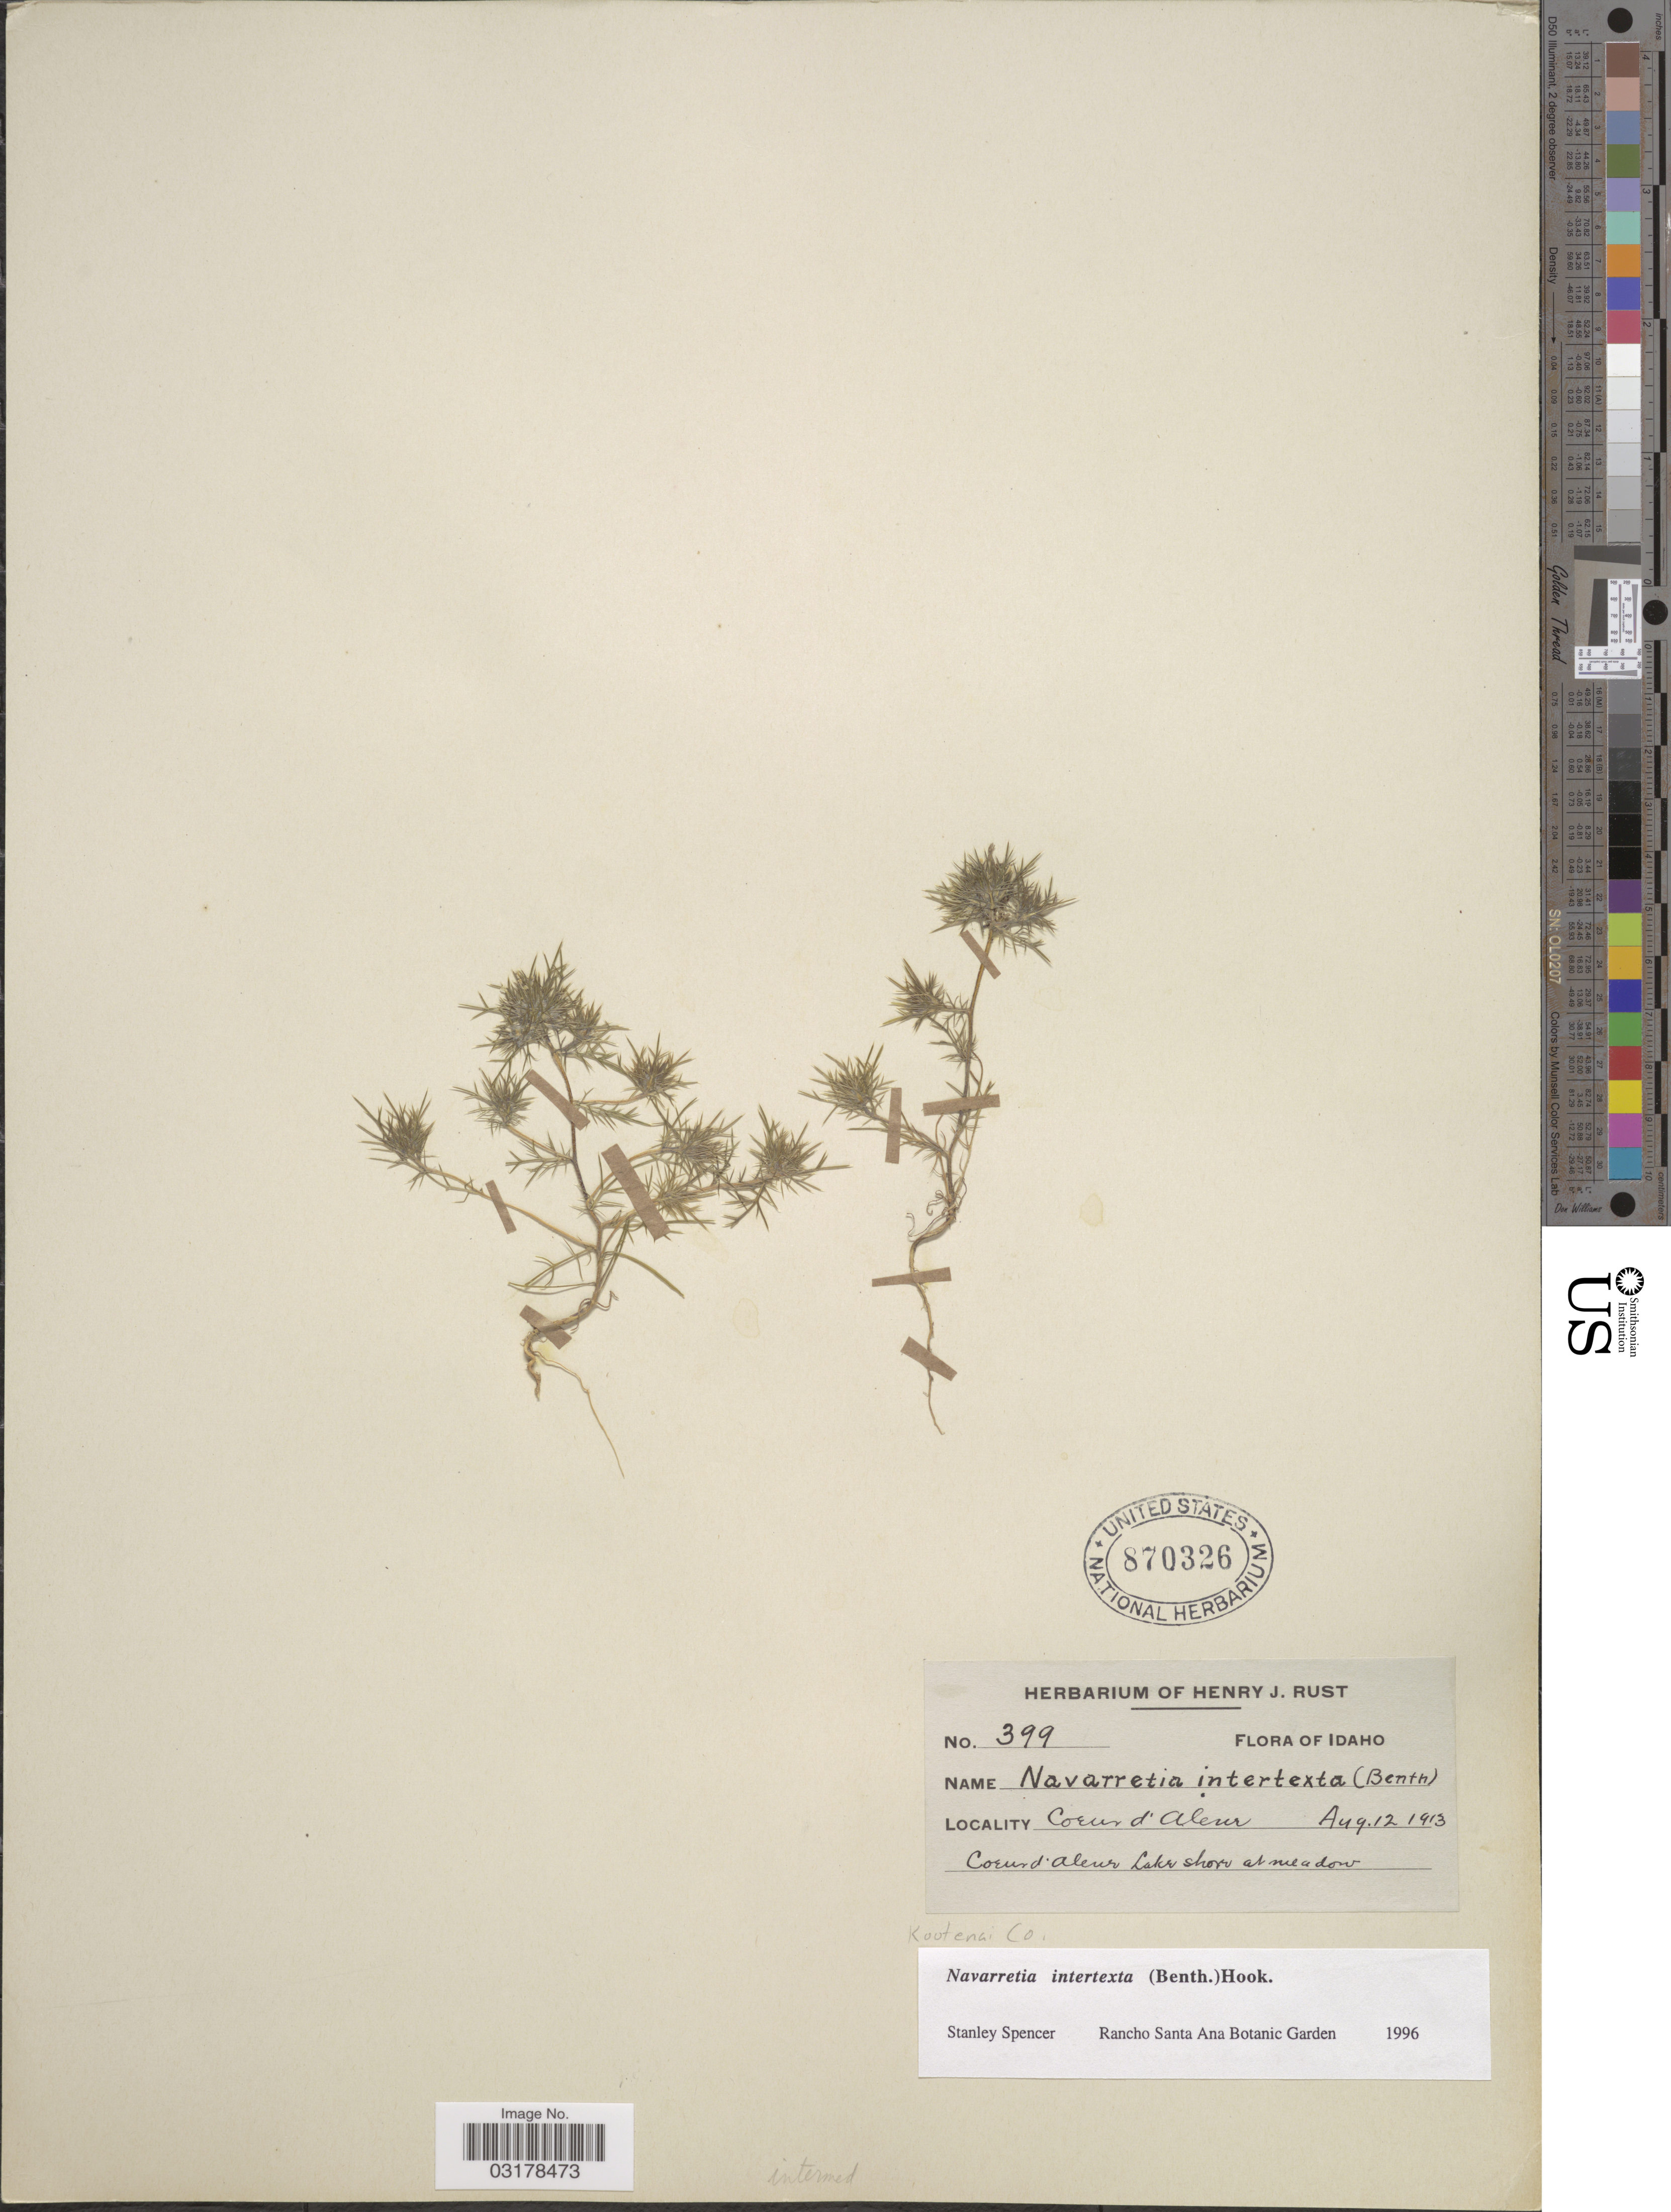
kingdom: Plantae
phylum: Tracheophyta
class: Magnoliopsida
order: Ericales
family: Polemoniaceae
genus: Navarretia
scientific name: Navarretia intertexta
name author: (Benth.) Hook.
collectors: S. C. Spencer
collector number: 399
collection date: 1913-08-12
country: United States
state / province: Idaho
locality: Coeur d'Alene. Coeur d'Alene Lake shore at meadow. Kootenai Co.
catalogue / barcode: US 870326